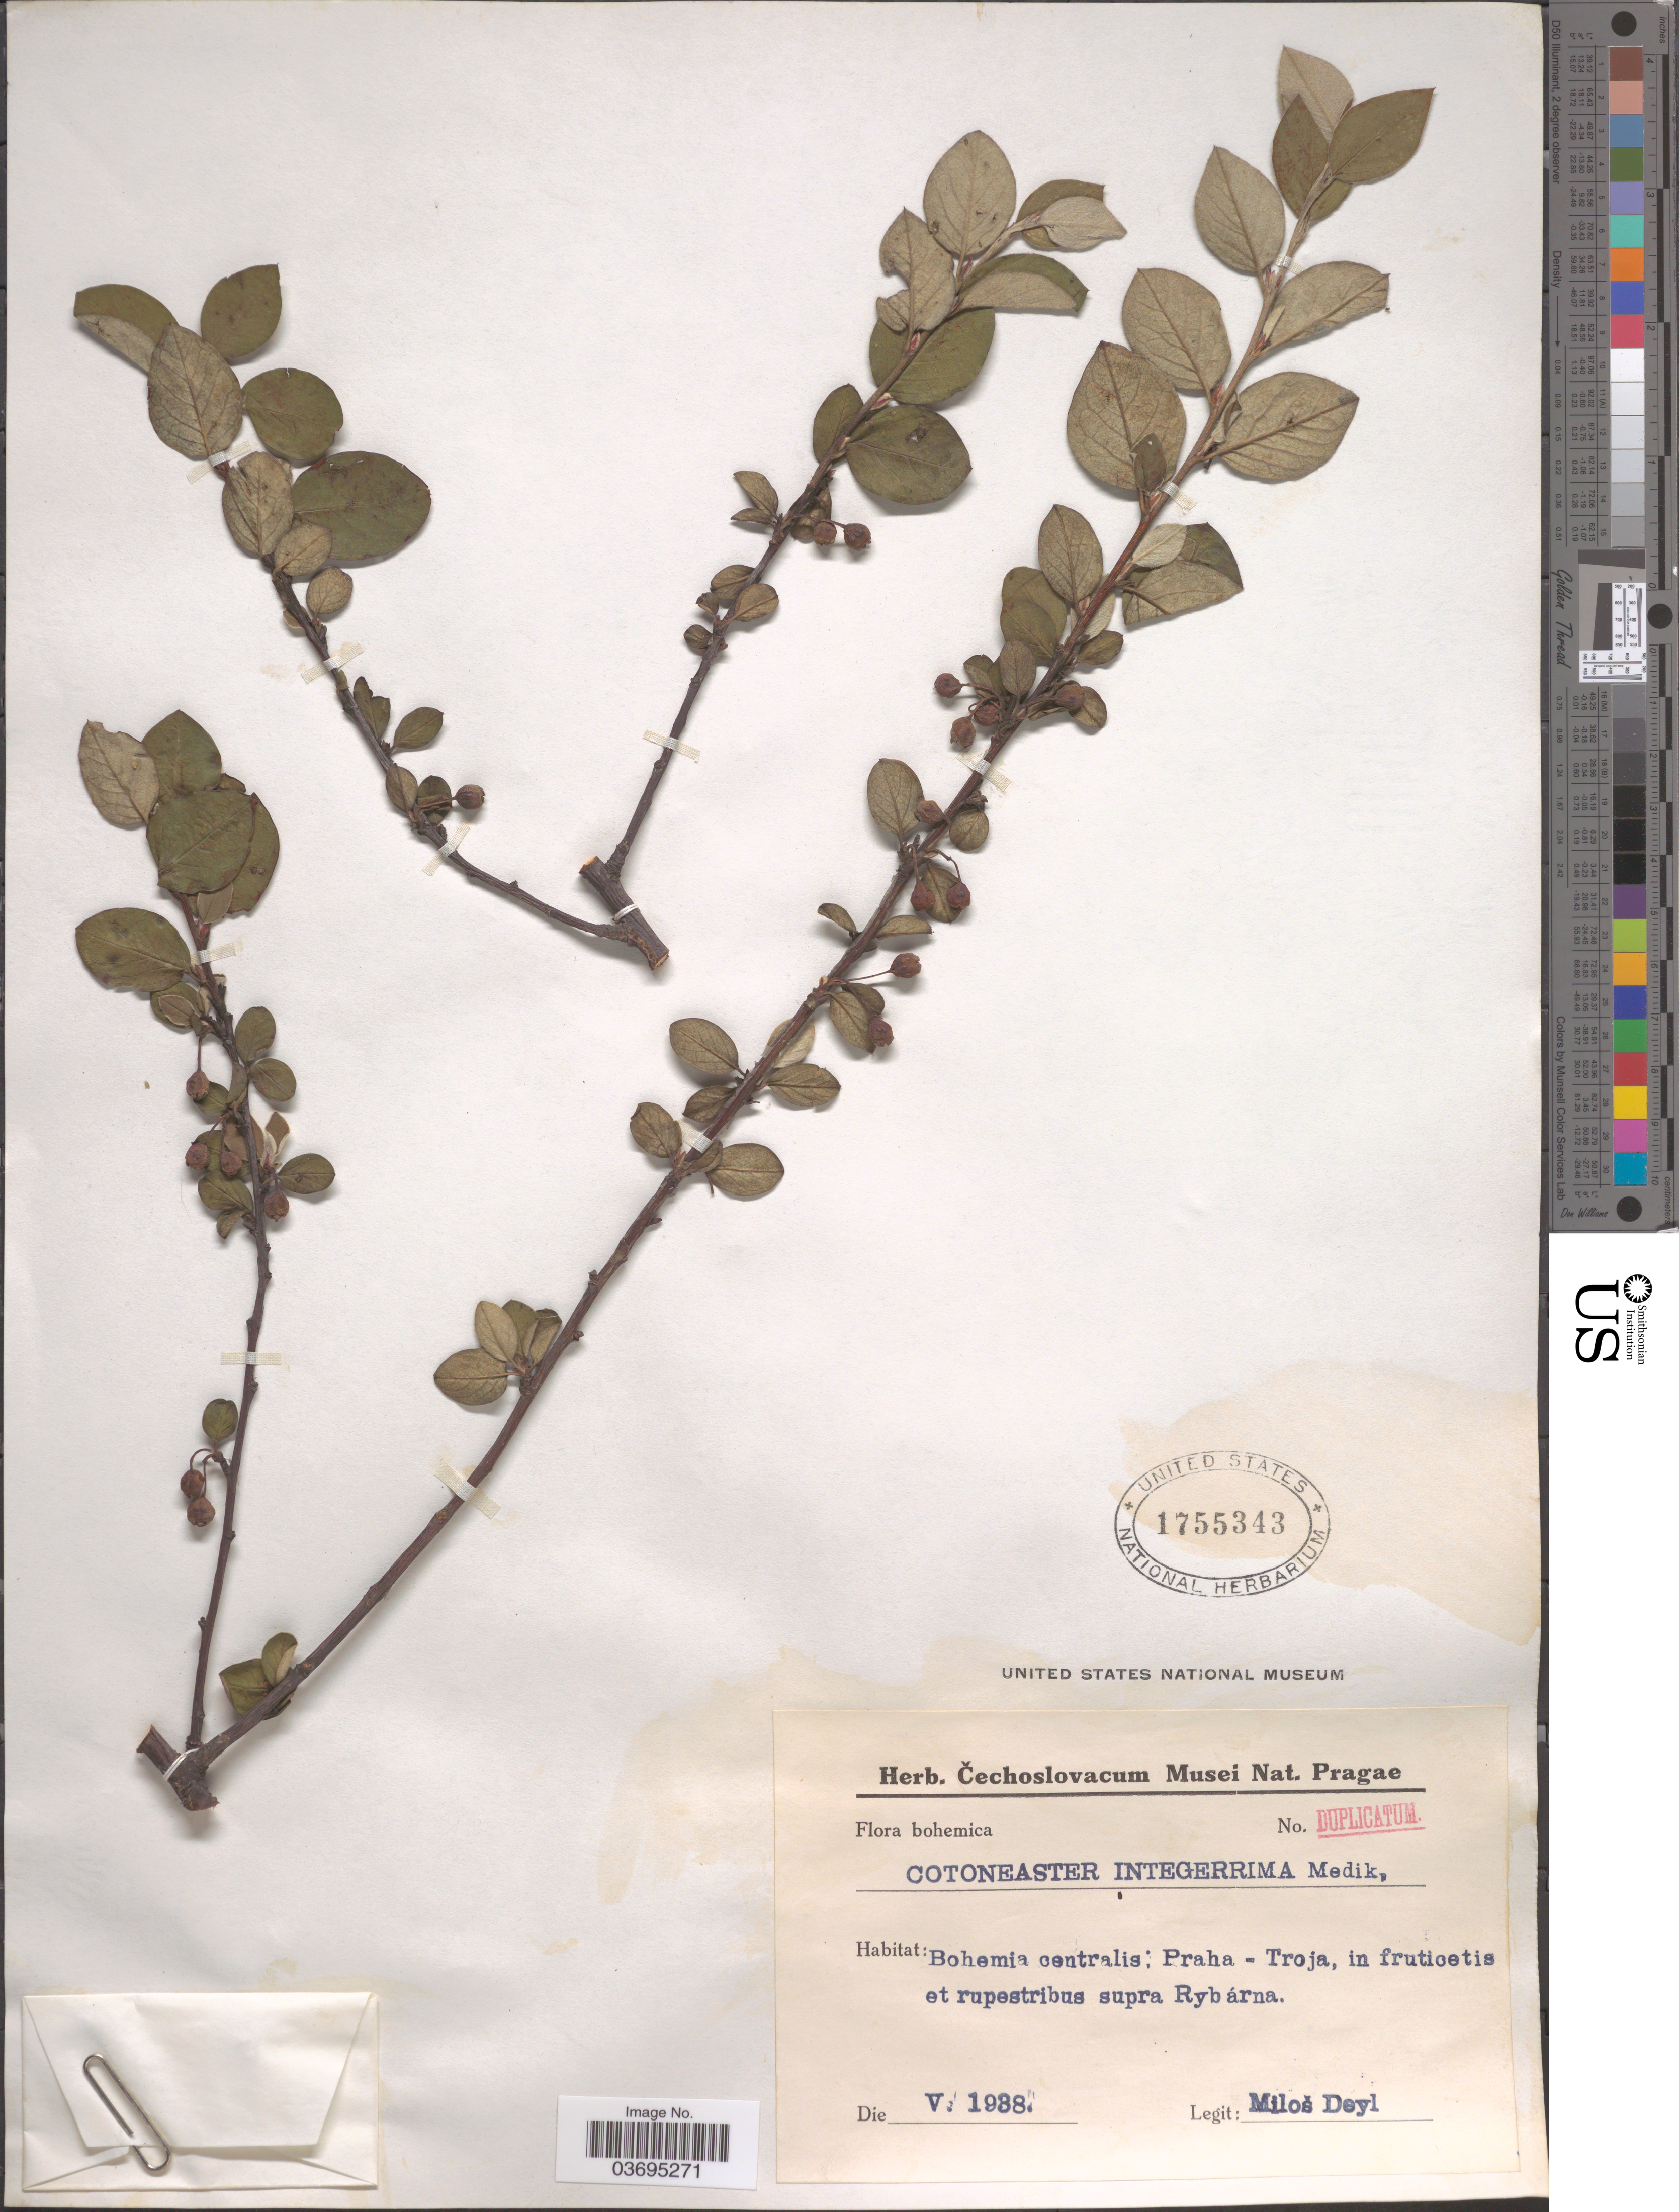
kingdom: Plantae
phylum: Tracheophyta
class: Magnoliopsida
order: Rosales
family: Rosaceae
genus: Cotoneaster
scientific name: Cotoneaster integerrimus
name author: Medik.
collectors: M. Deyl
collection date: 1938-05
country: Czechia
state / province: Central Bohemian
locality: Bohemica. Bohemia centralis: Praha - Troja, in fruticetis et rupestribus supra Rybárna.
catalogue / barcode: US 1755343